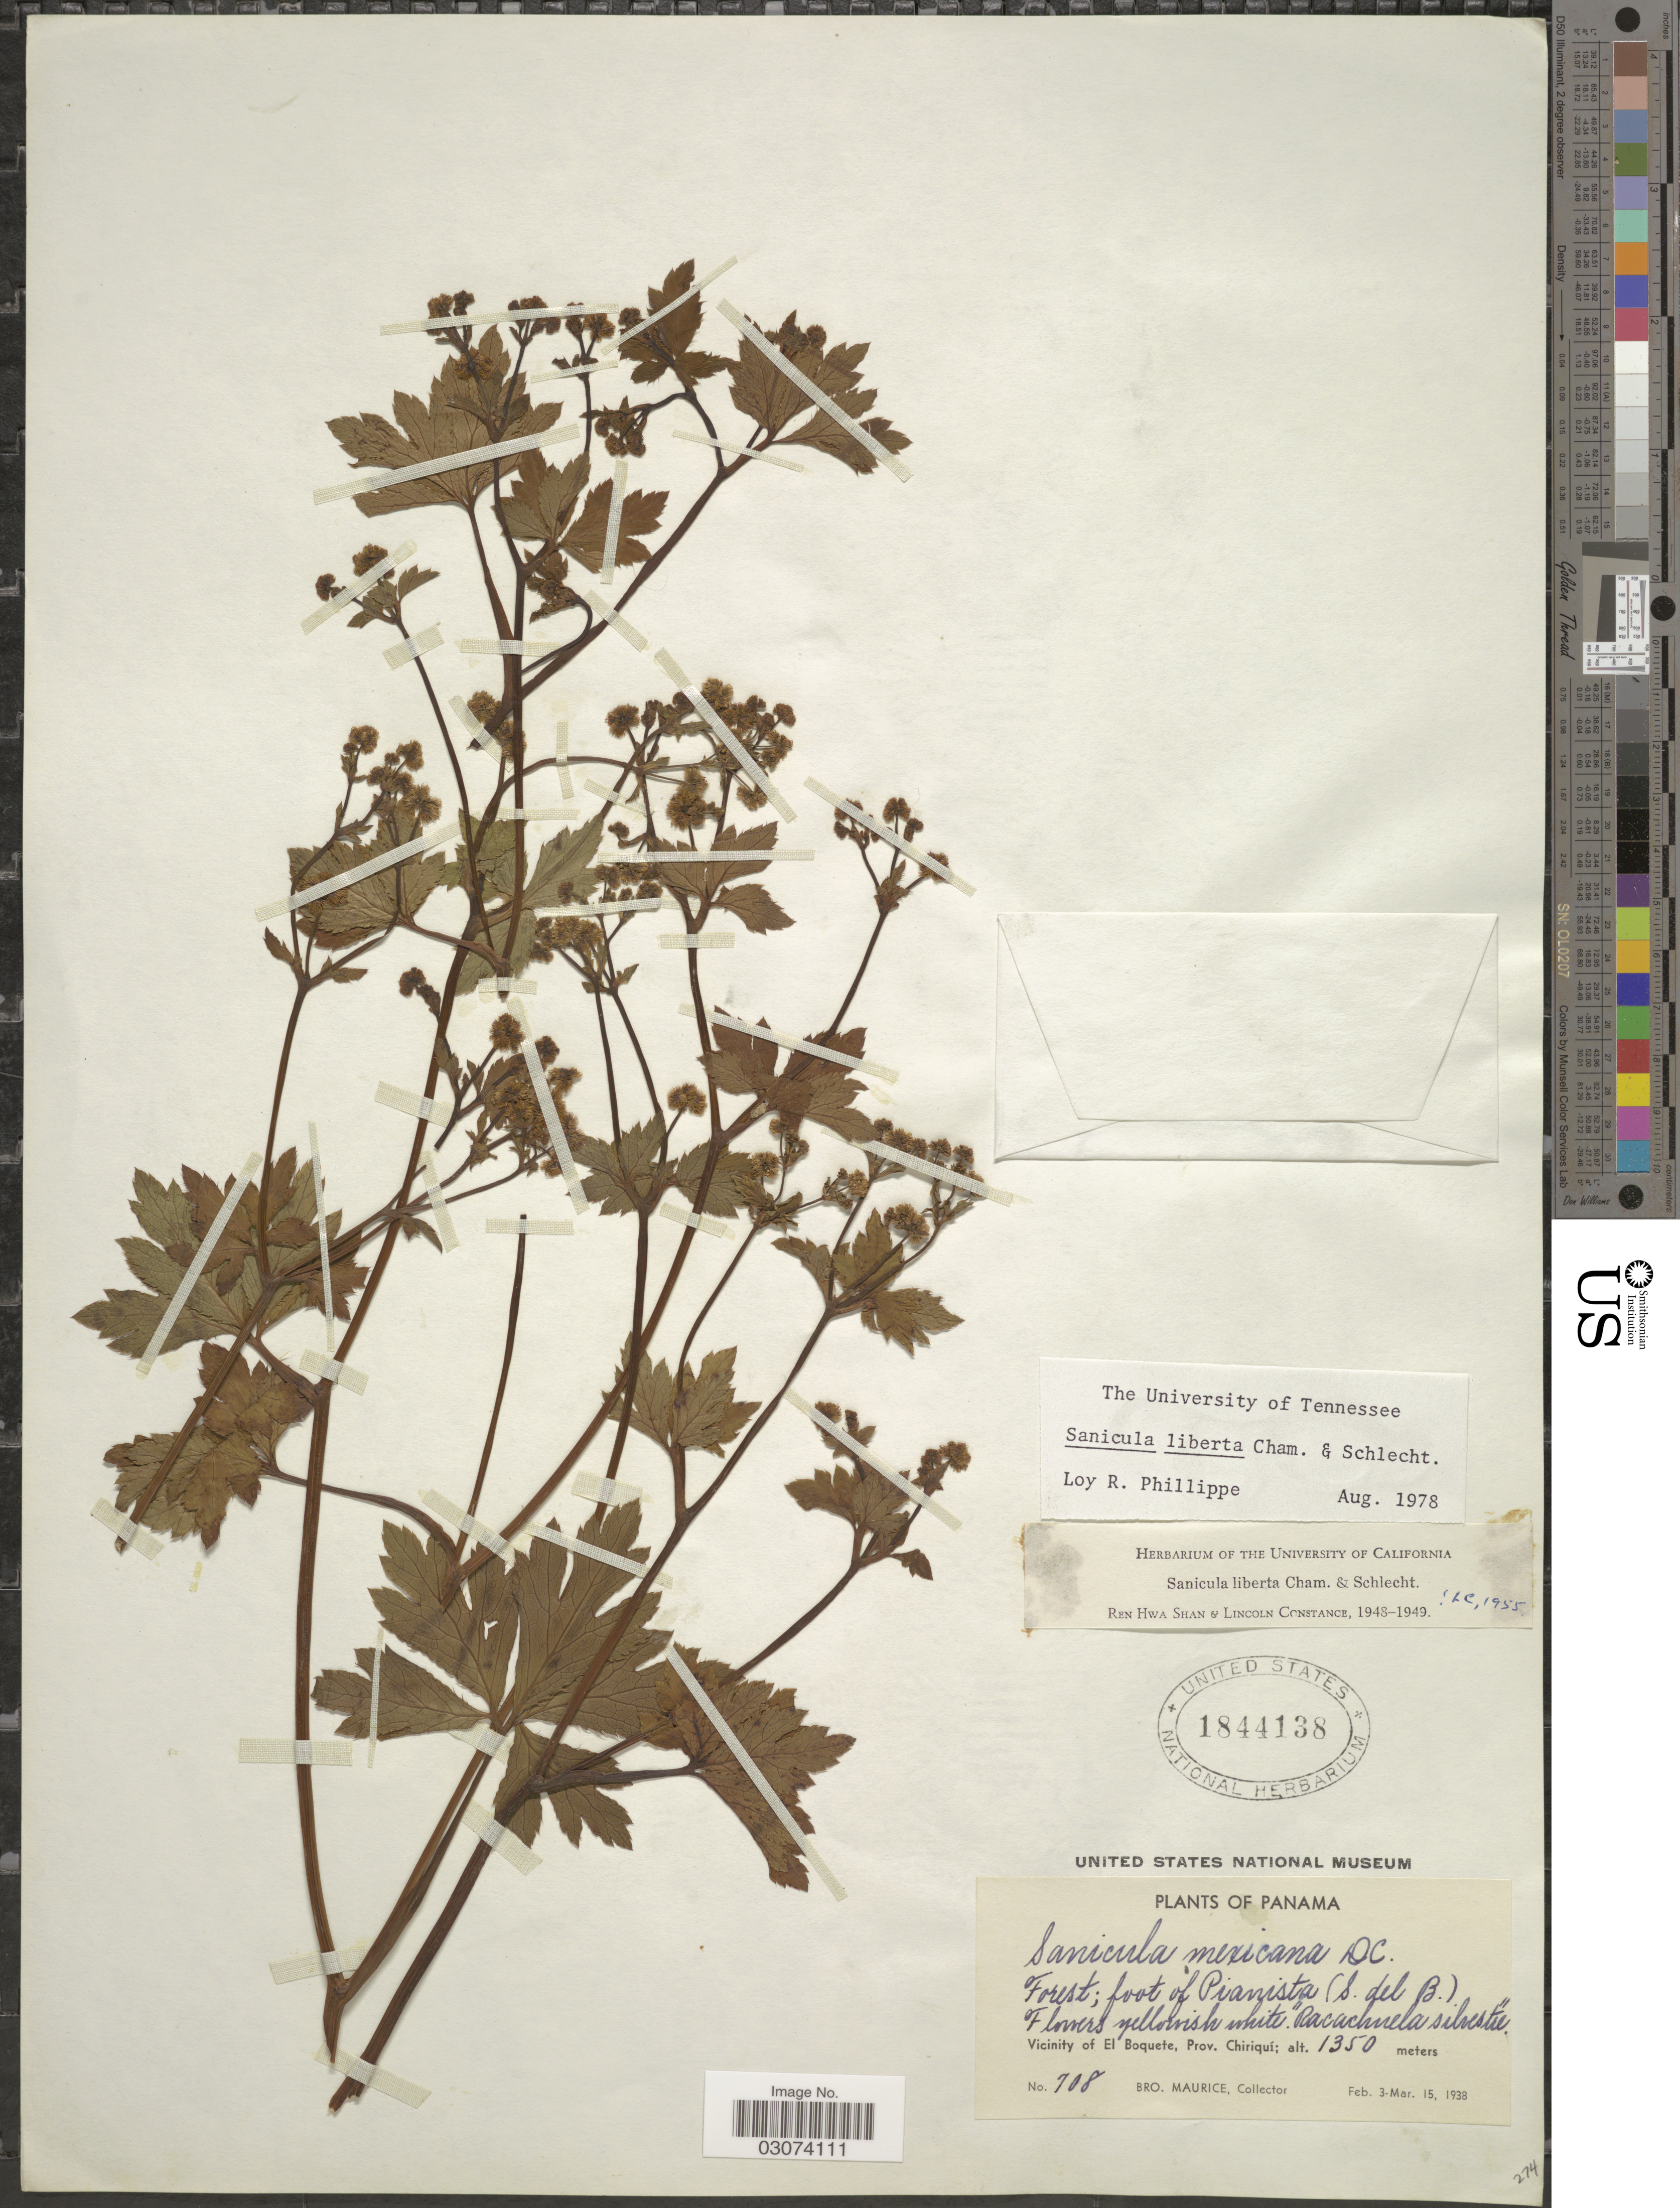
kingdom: Plantae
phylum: Tracheophyta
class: Magnoliopsida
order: Apiales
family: Apiaceae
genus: Sanicula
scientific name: Sanicula liberta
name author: Cham. & Schltdl.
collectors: B. Maurice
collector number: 708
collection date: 1938-02-03/1938-03-15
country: Panama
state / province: Chiriqui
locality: Forest; foot of Pianista (S. del B.). Vicinity of El Boquete.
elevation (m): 1350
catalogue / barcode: US 1844138